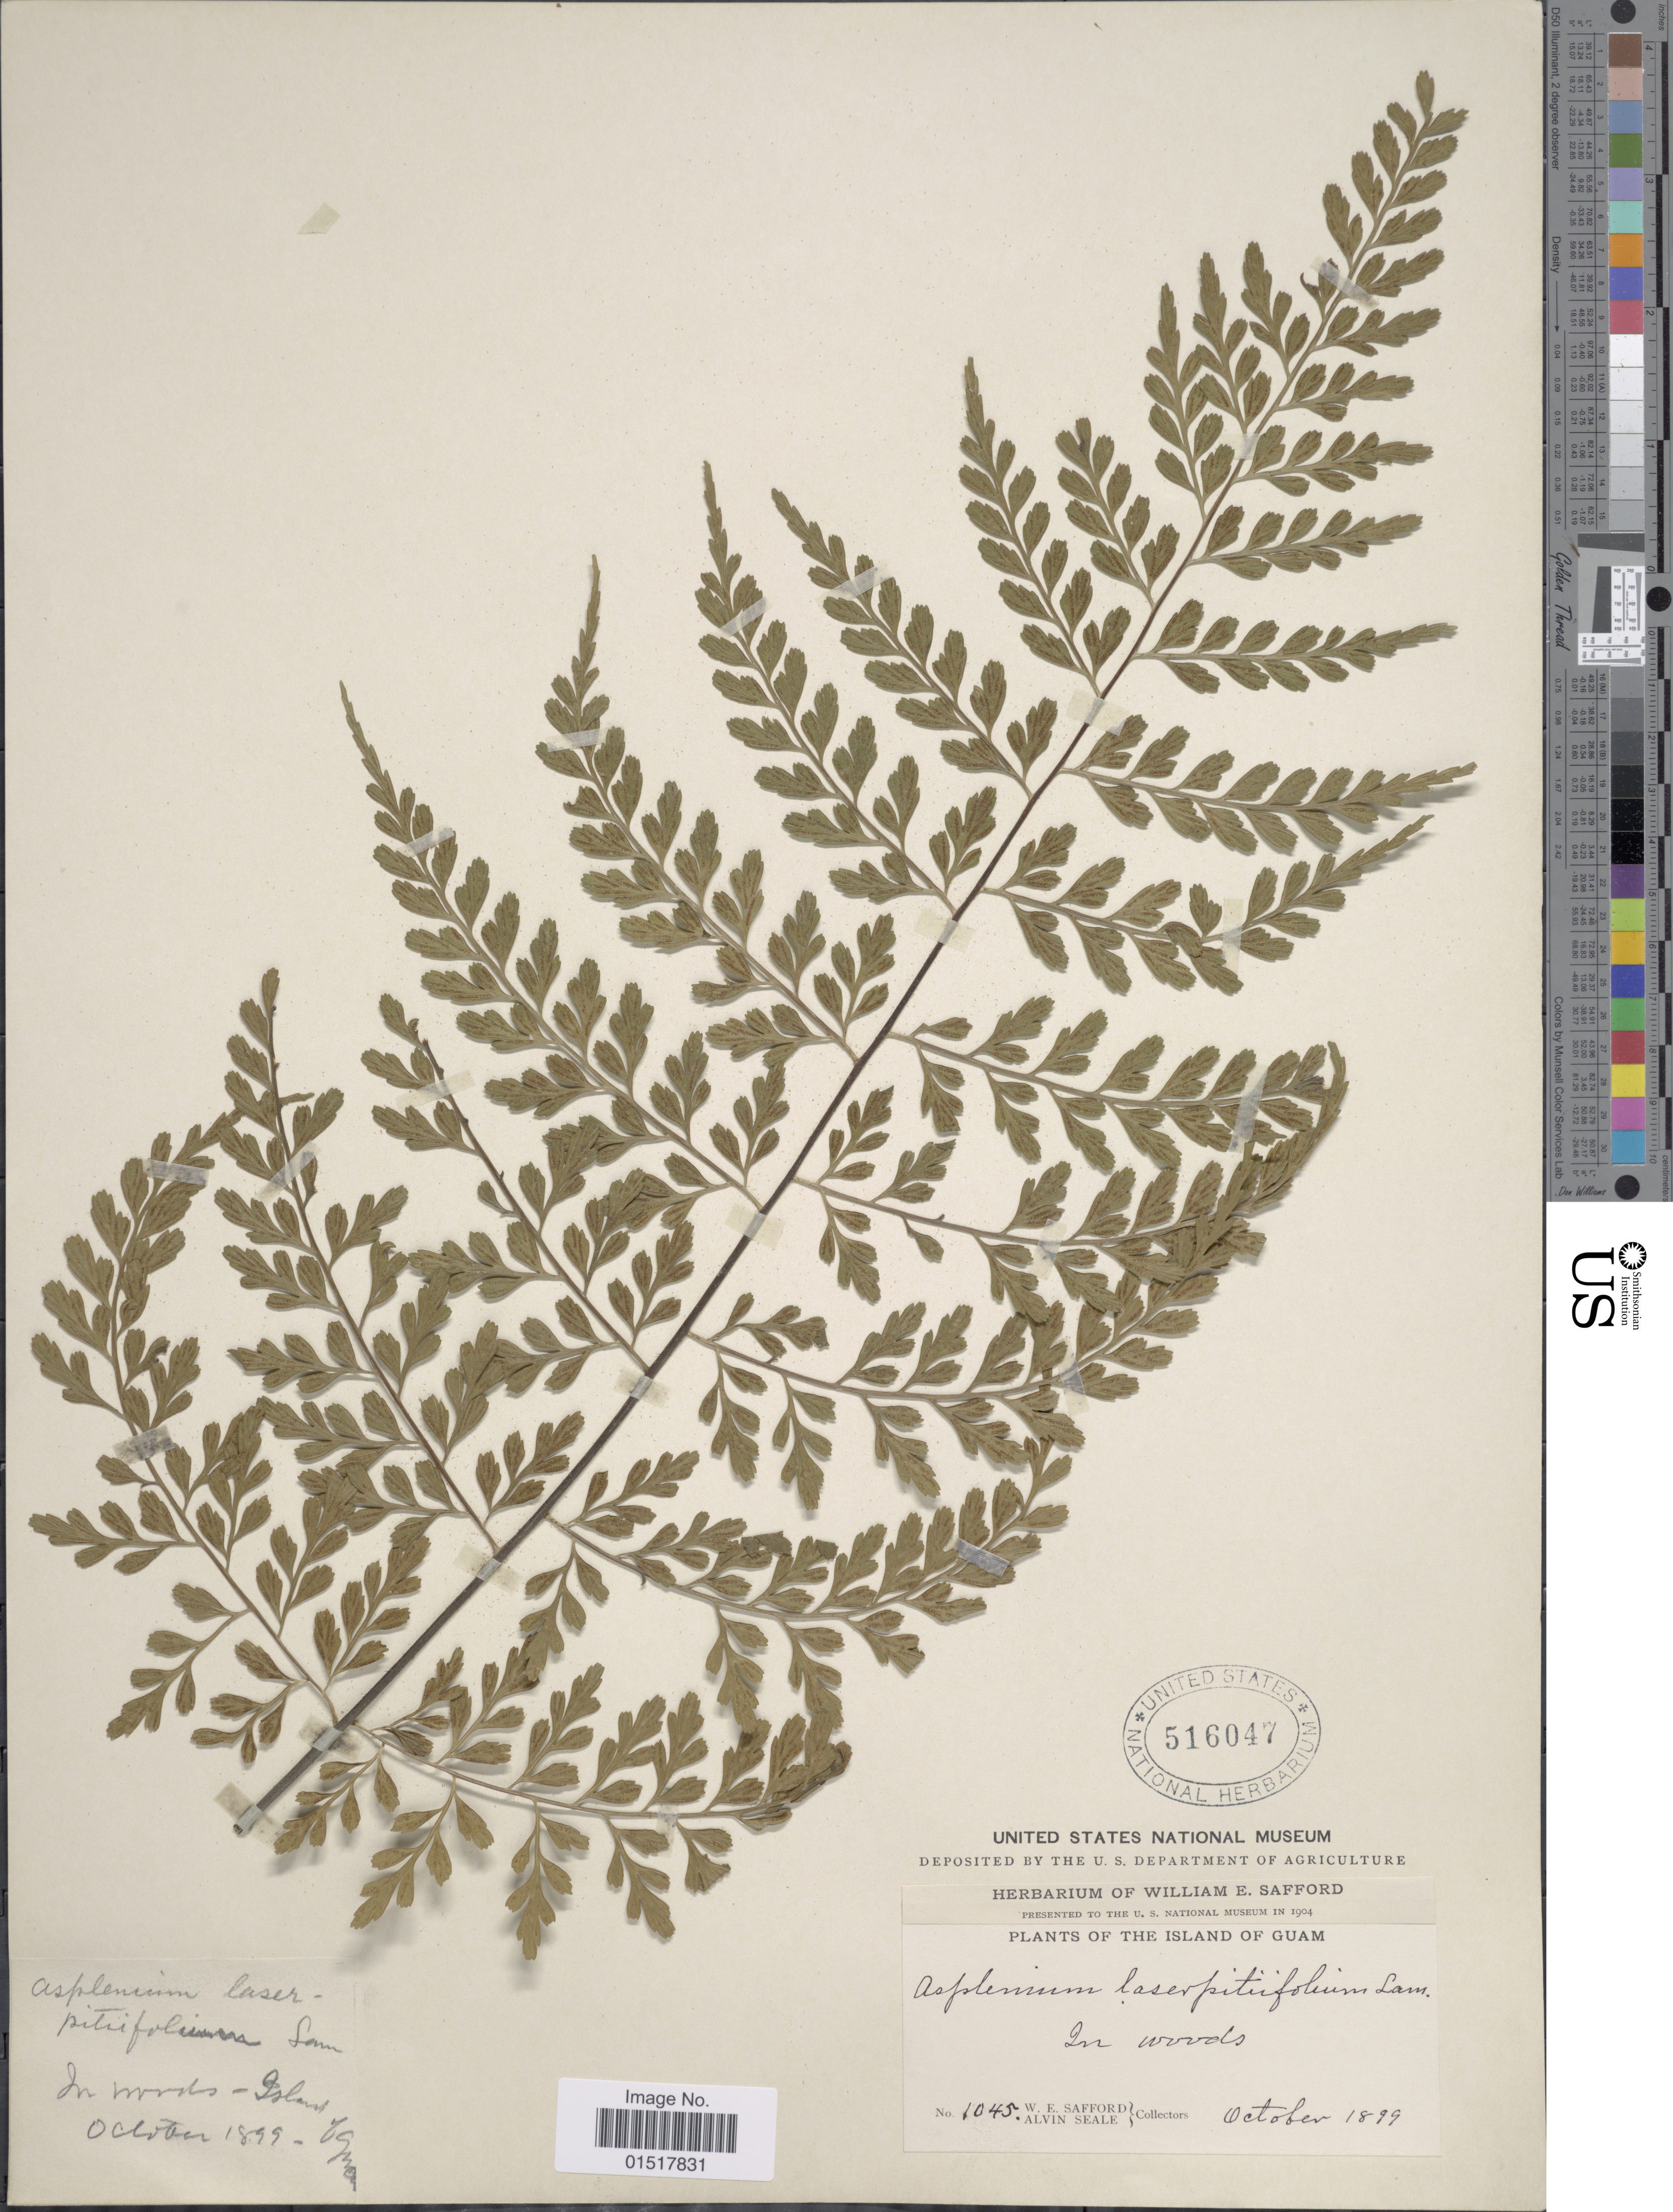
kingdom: Plantae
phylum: Tracheophyta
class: Polypodiopsida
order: Polypodiales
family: Aspleniaceae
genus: Asplenium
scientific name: Asplenium laserpitiifolium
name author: Lam.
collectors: W. E. Safford & A. Seale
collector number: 1045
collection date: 1899-10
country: Guam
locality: Island of Guam.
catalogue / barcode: US 516047